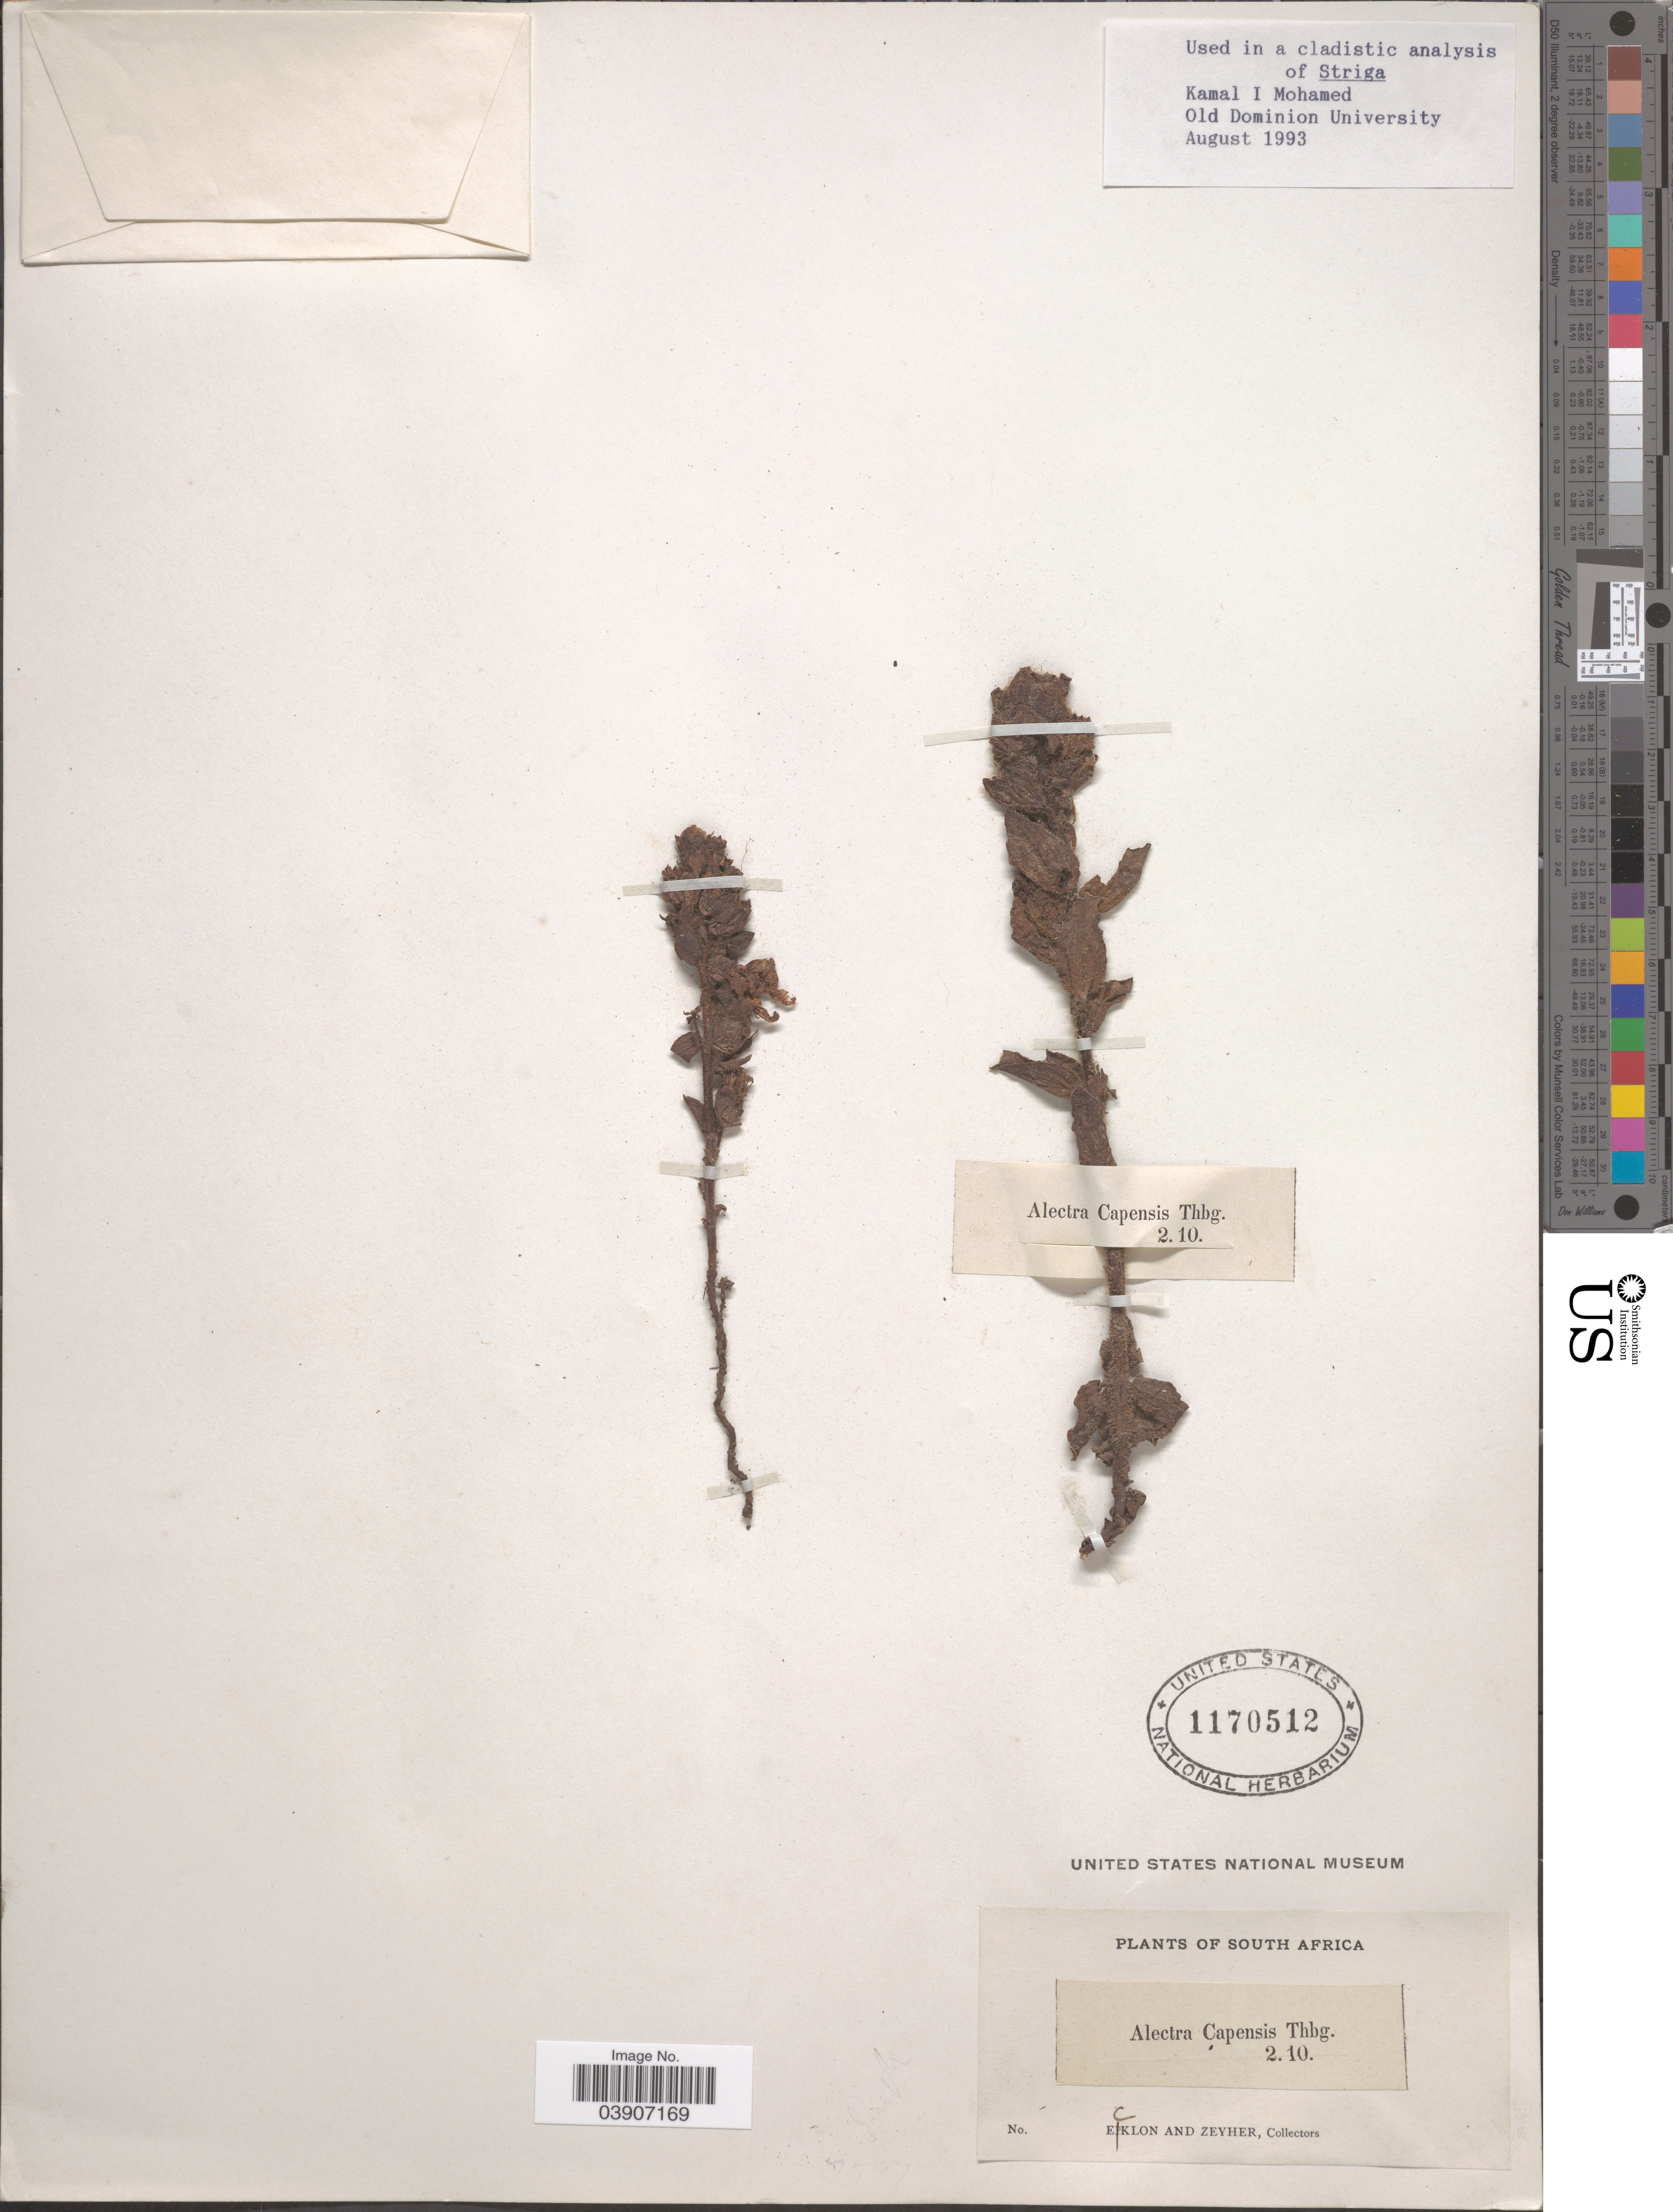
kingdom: Plantae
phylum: Tracheophyta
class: Magnoliopsida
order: Lamiales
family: Orobanchaceae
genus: Alectra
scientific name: Alectra capensis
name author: Thunb.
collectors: -. Ecklon & -. Zeyher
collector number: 210 ?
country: South Africa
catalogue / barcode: US 1170512